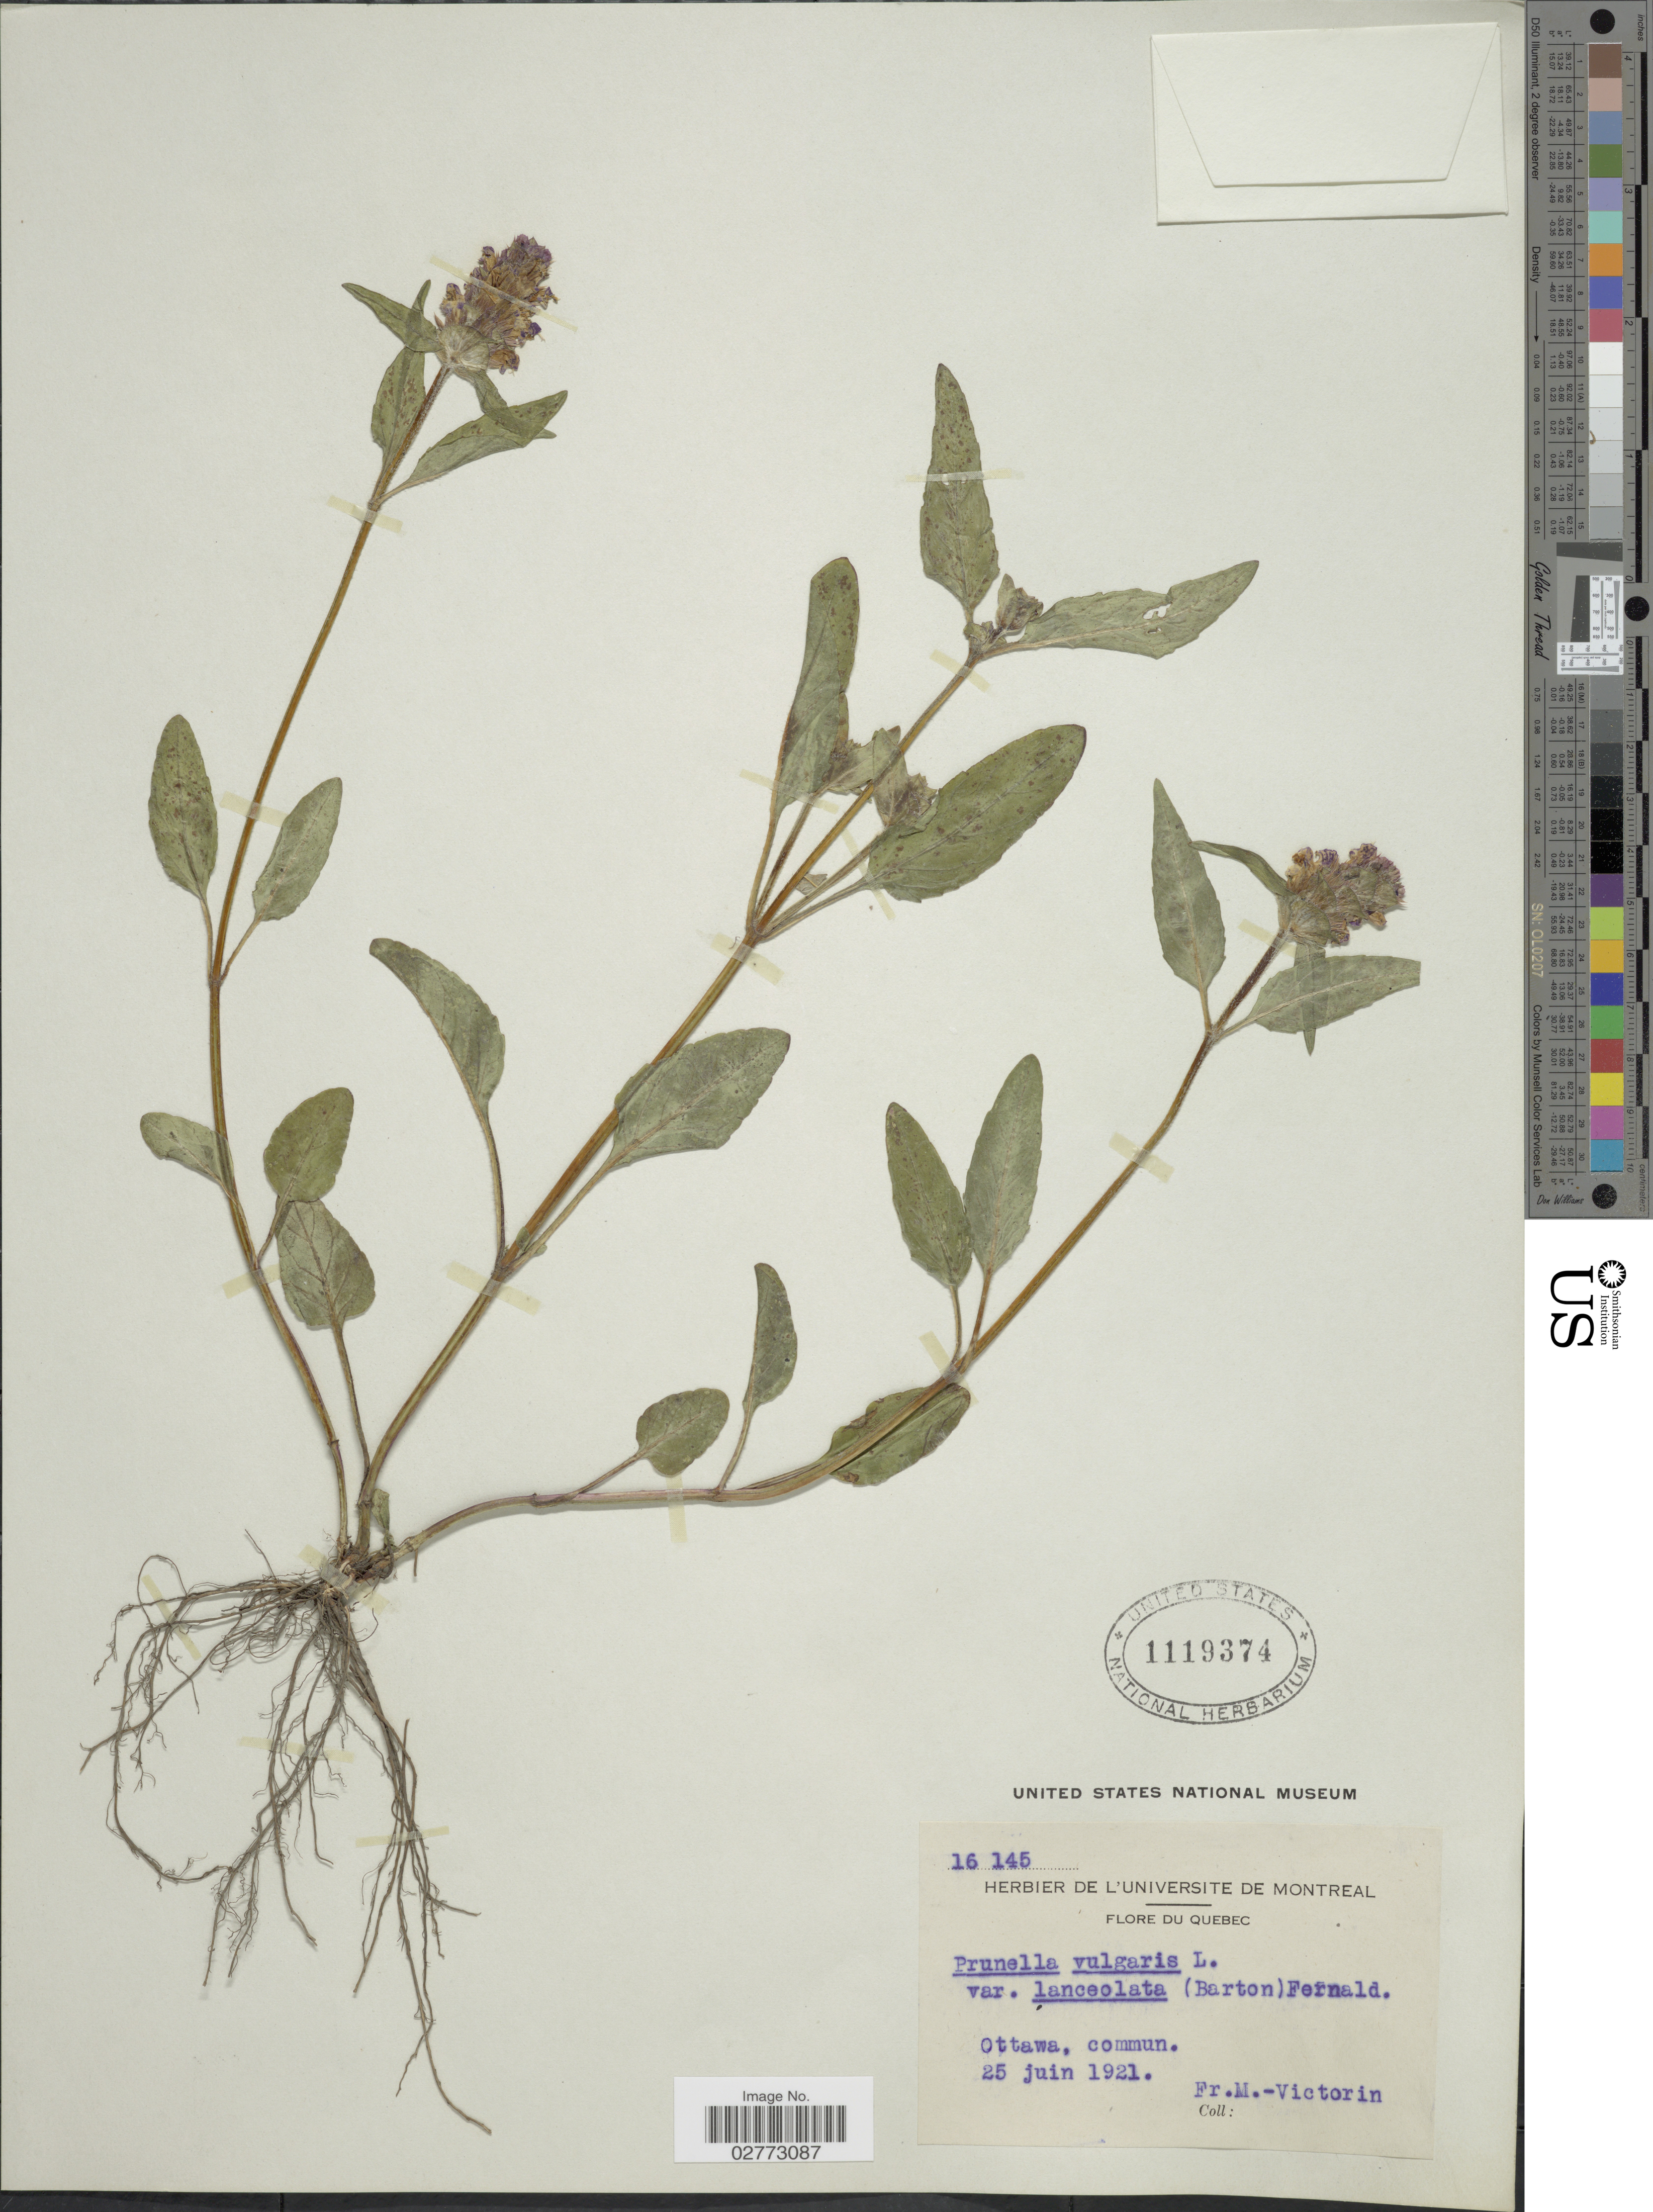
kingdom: Plantae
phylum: Tracheophyta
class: Magnoliopsida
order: Lamiales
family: Lamiaceae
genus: Prunella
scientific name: Prunella vulgaris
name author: L.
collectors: F. Victorin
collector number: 16145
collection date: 1921-06-25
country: Canada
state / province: Quebec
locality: Ottawa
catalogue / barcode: US 1119374